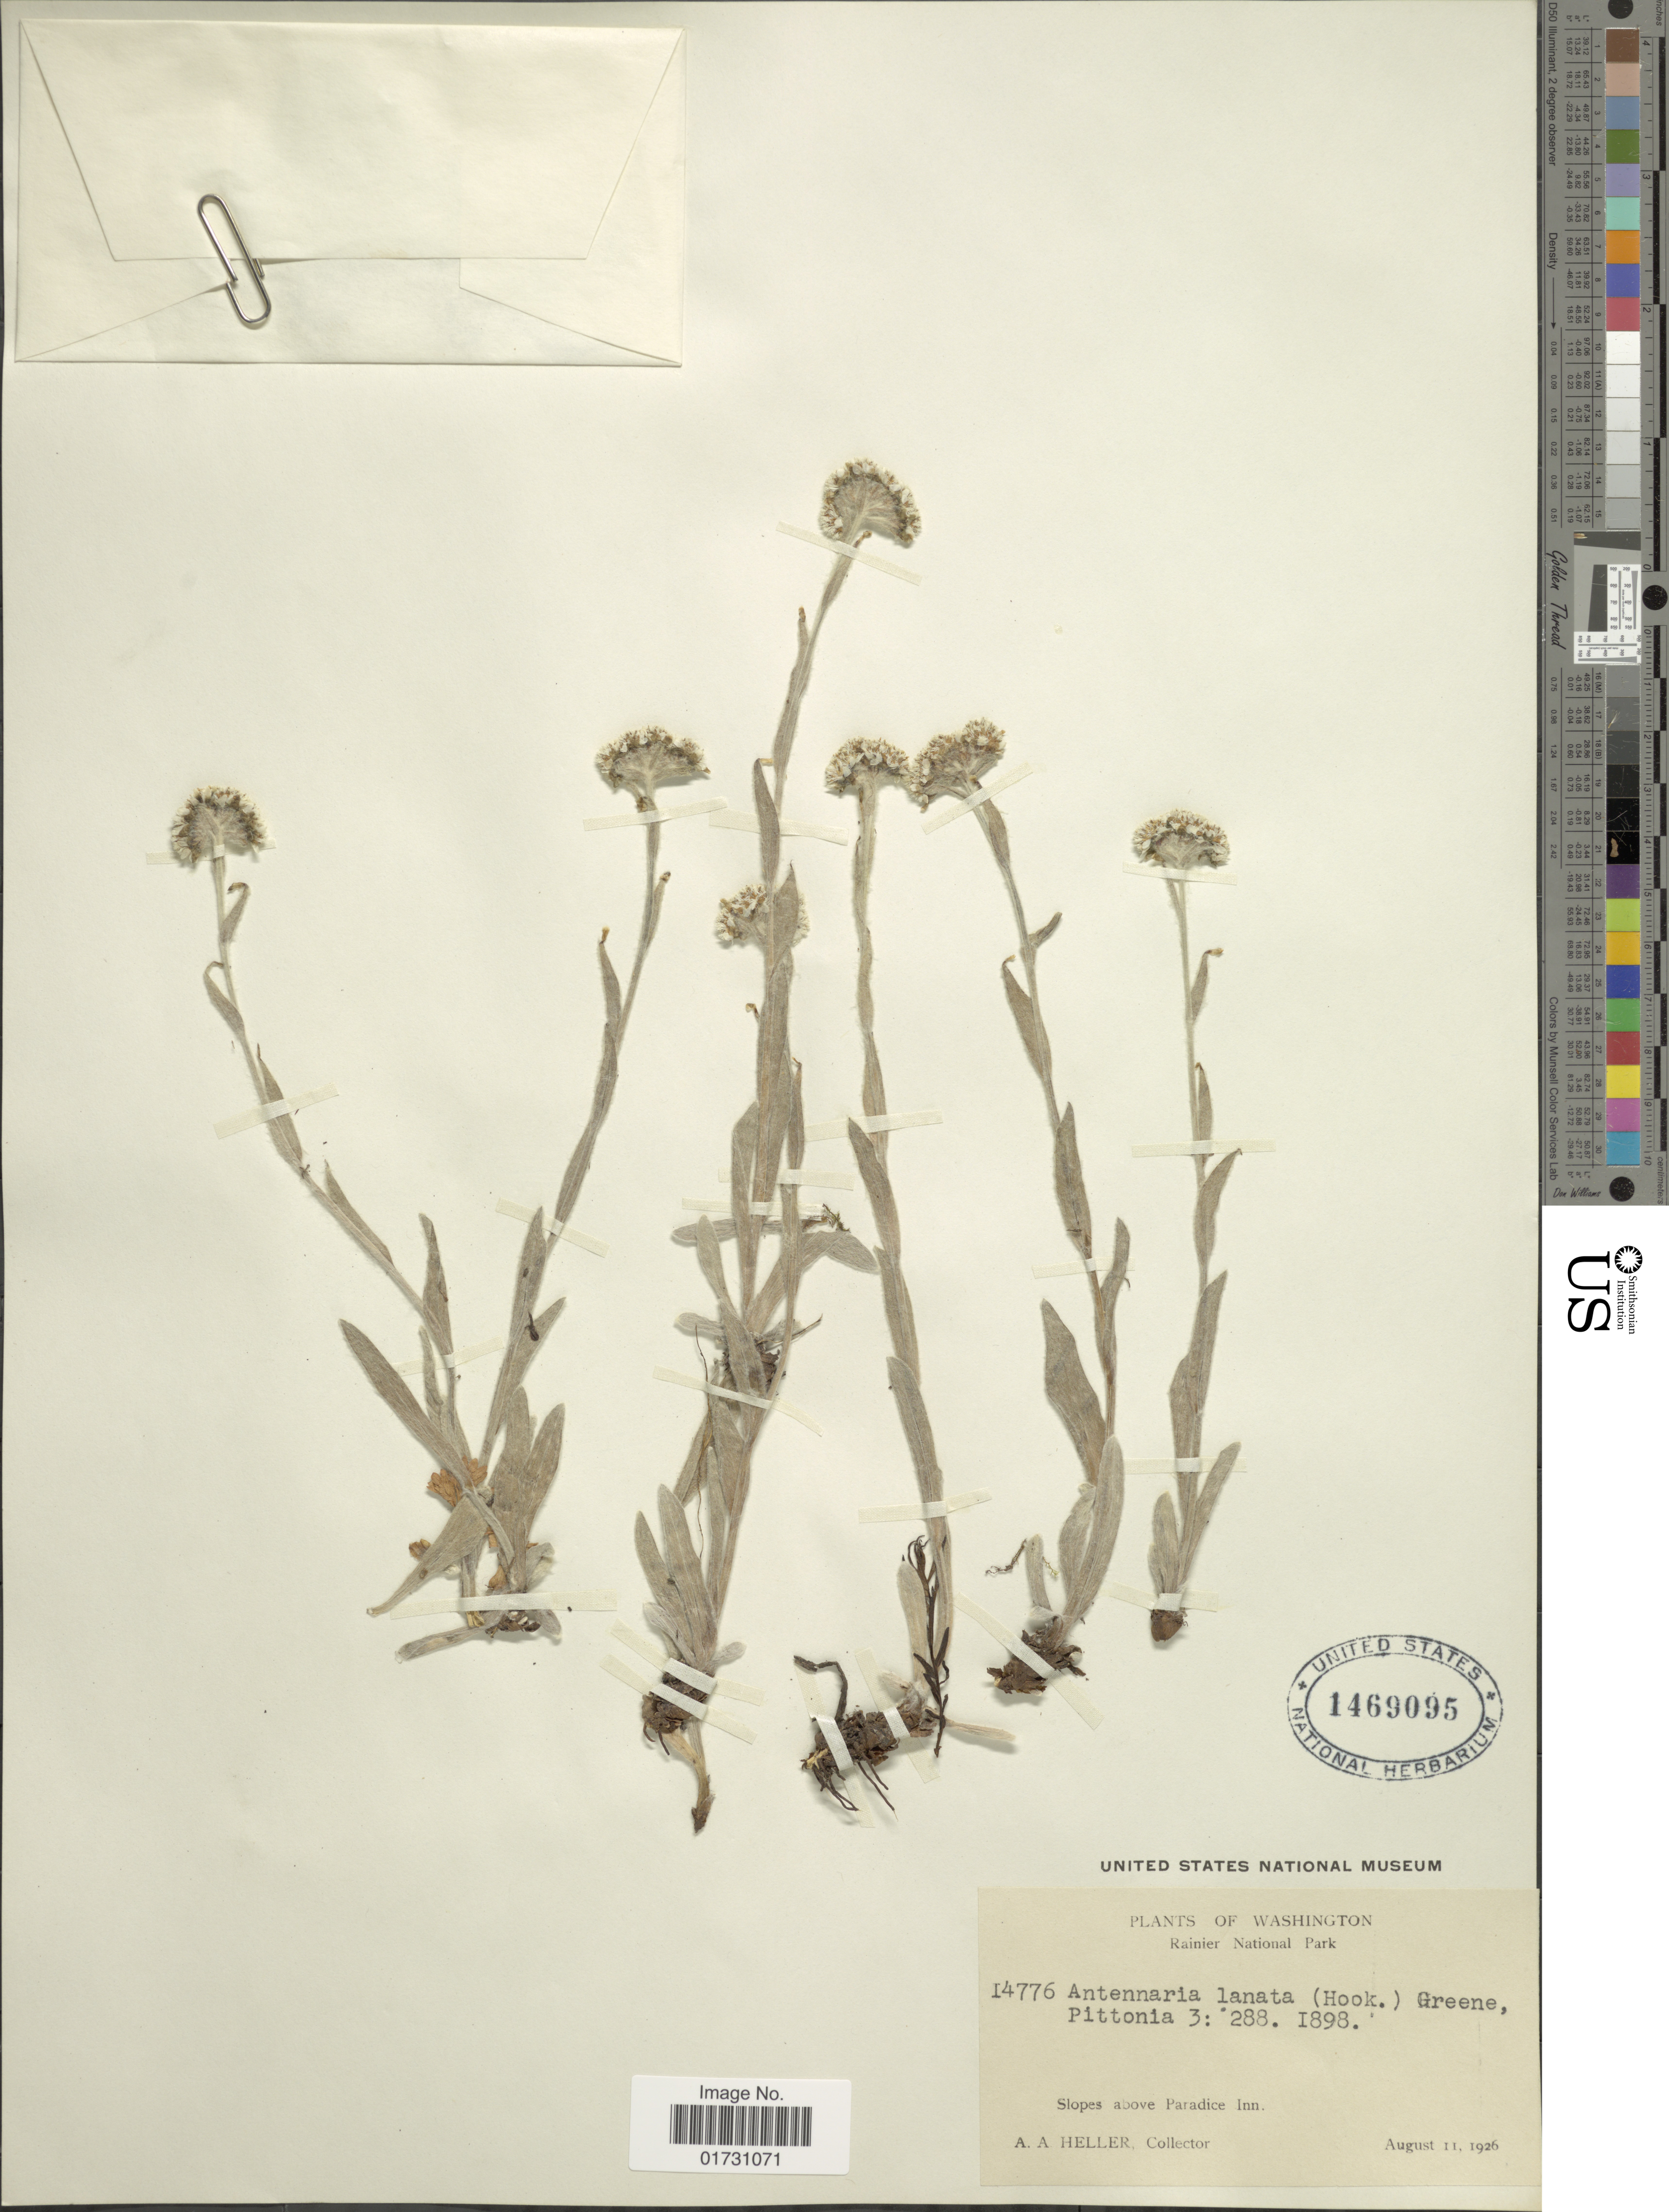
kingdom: Plantae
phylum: Tracheophyta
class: Magnoliopsida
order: Asterales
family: Asteraceae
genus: Antennaria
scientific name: Antennaria lanata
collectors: A. A. Heller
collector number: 14776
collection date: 1926-08-11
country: United States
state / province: Washington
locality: Rainier National Park, Slopes above Paradise Inn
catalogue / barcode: US 1469095